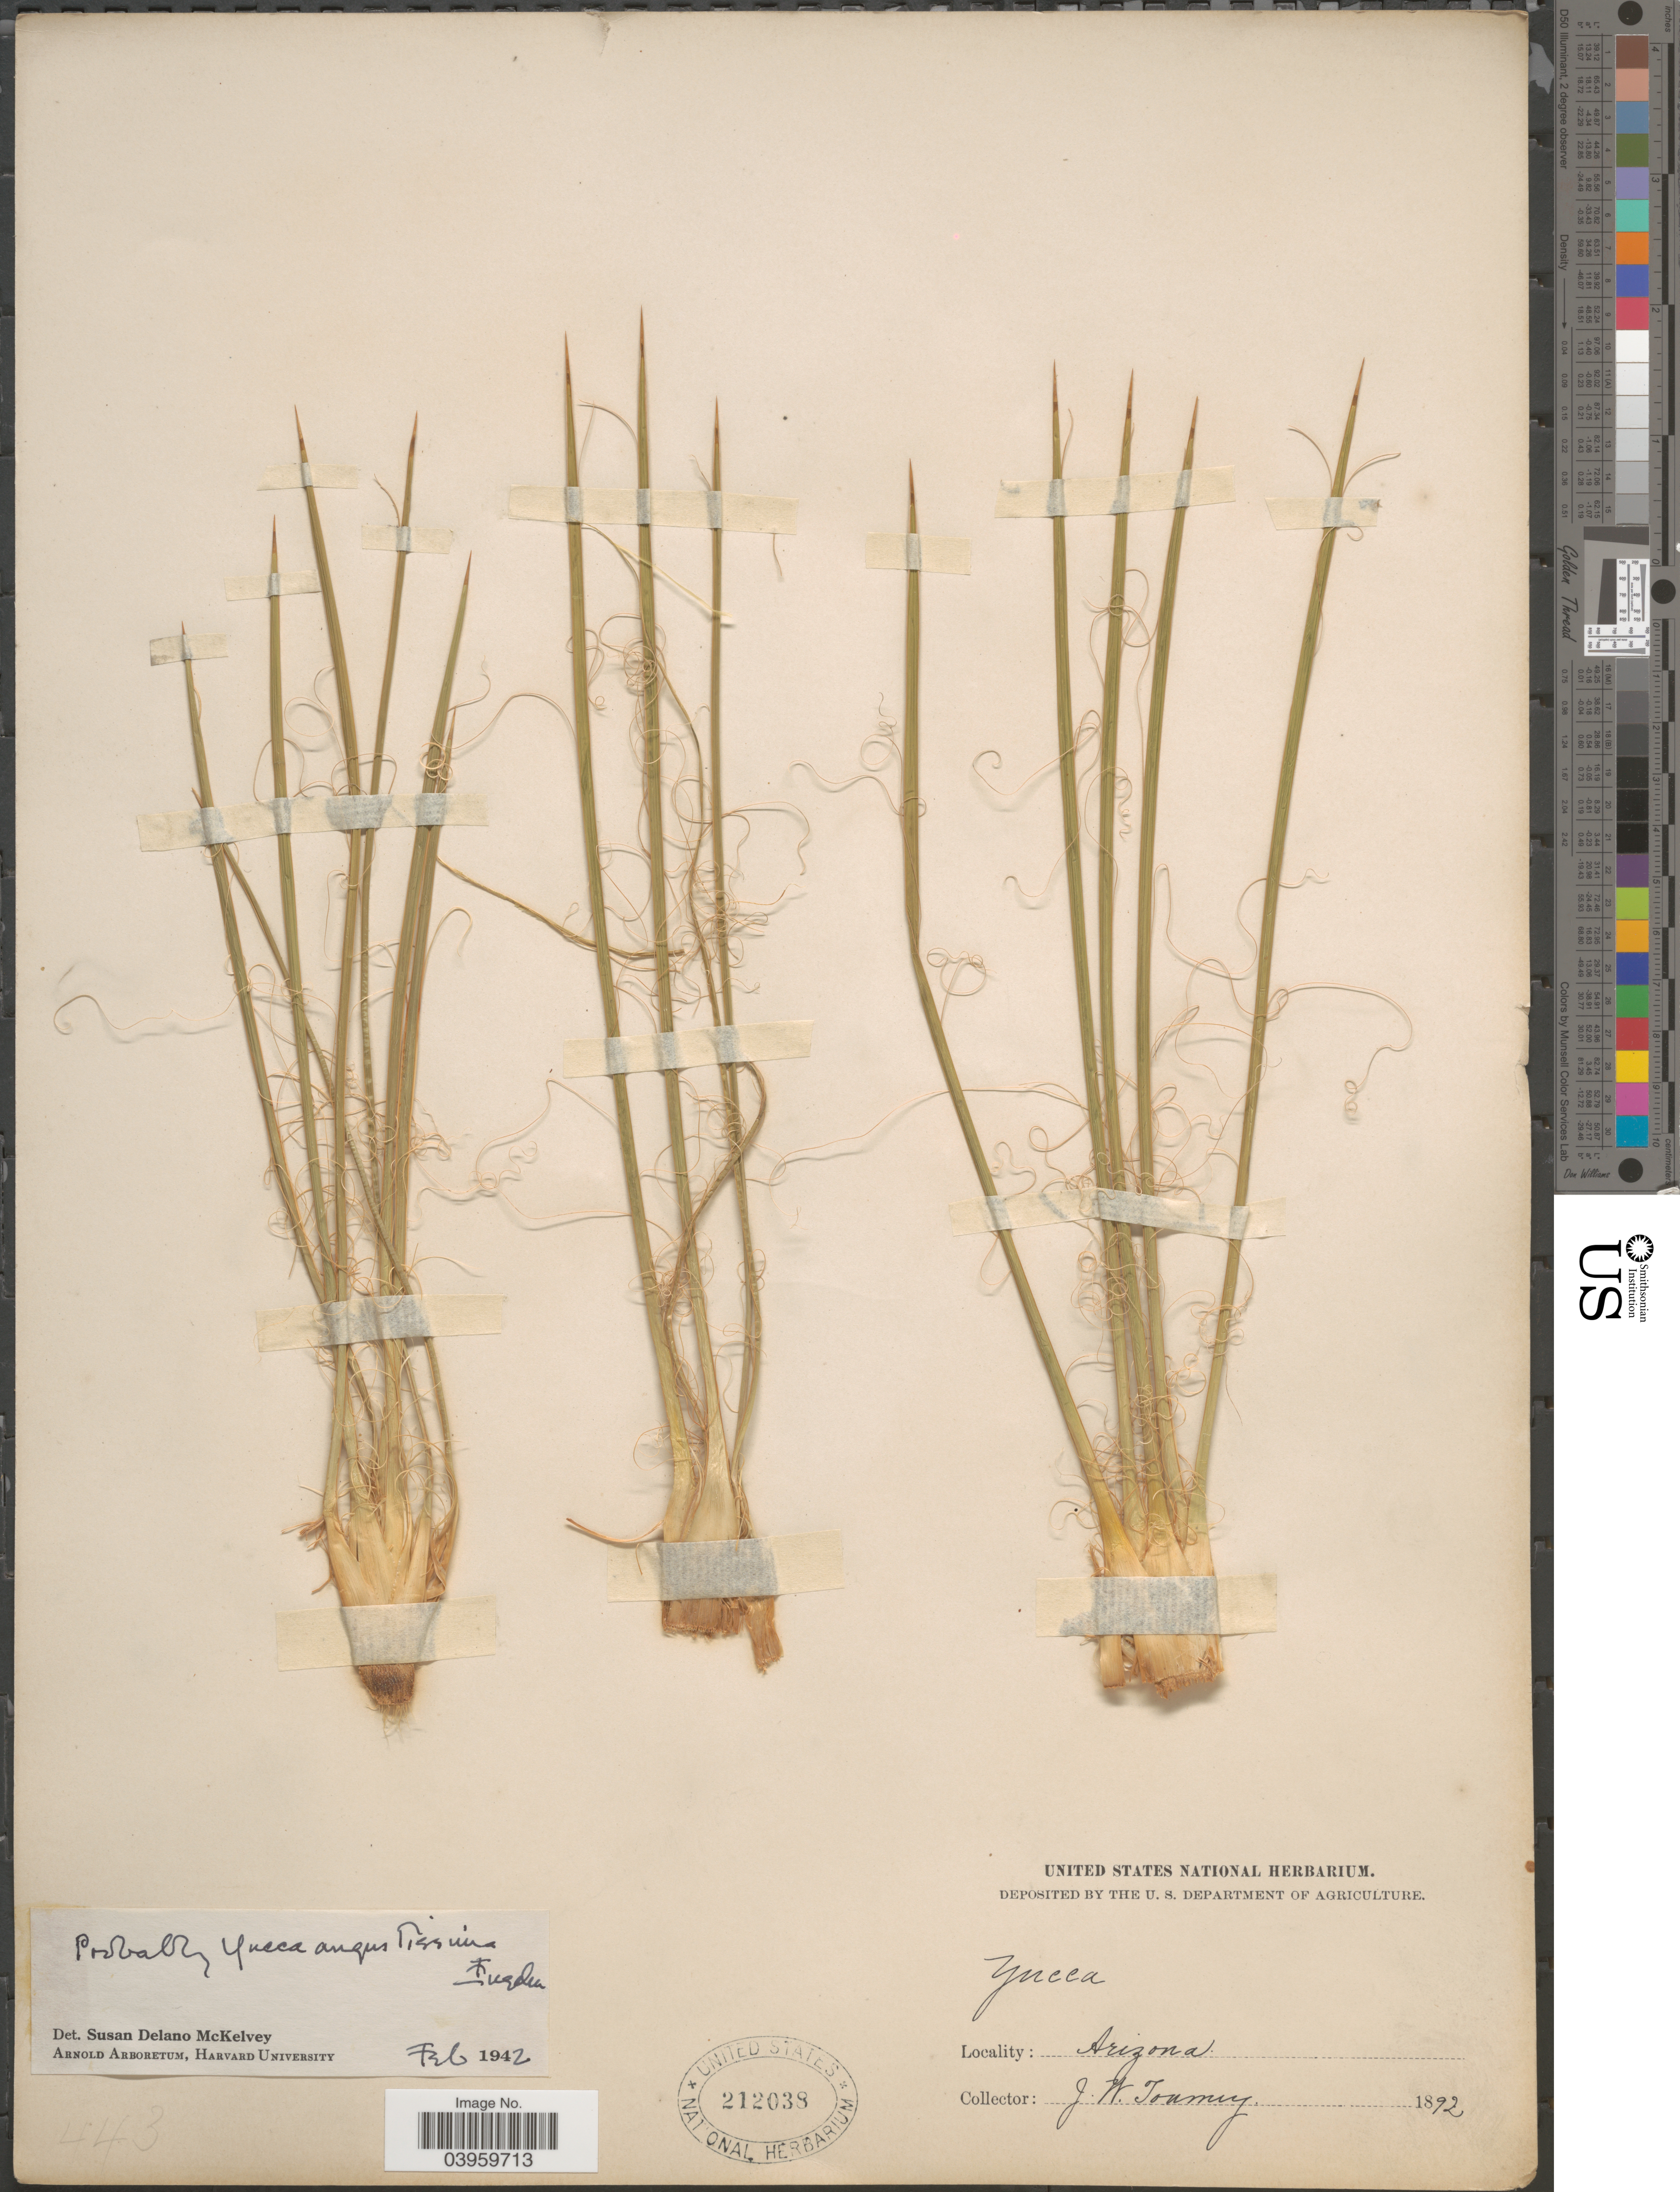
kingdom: Plantae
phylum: Tracheophyta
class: Liliopsida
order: Asparagales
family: Asparagaceae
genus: Yucca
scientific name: Yucca angustissima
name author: Engelm. ex Trel.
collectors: J. W. Toumey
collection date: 1892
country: United States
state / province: Arizona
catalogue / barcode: US 212038